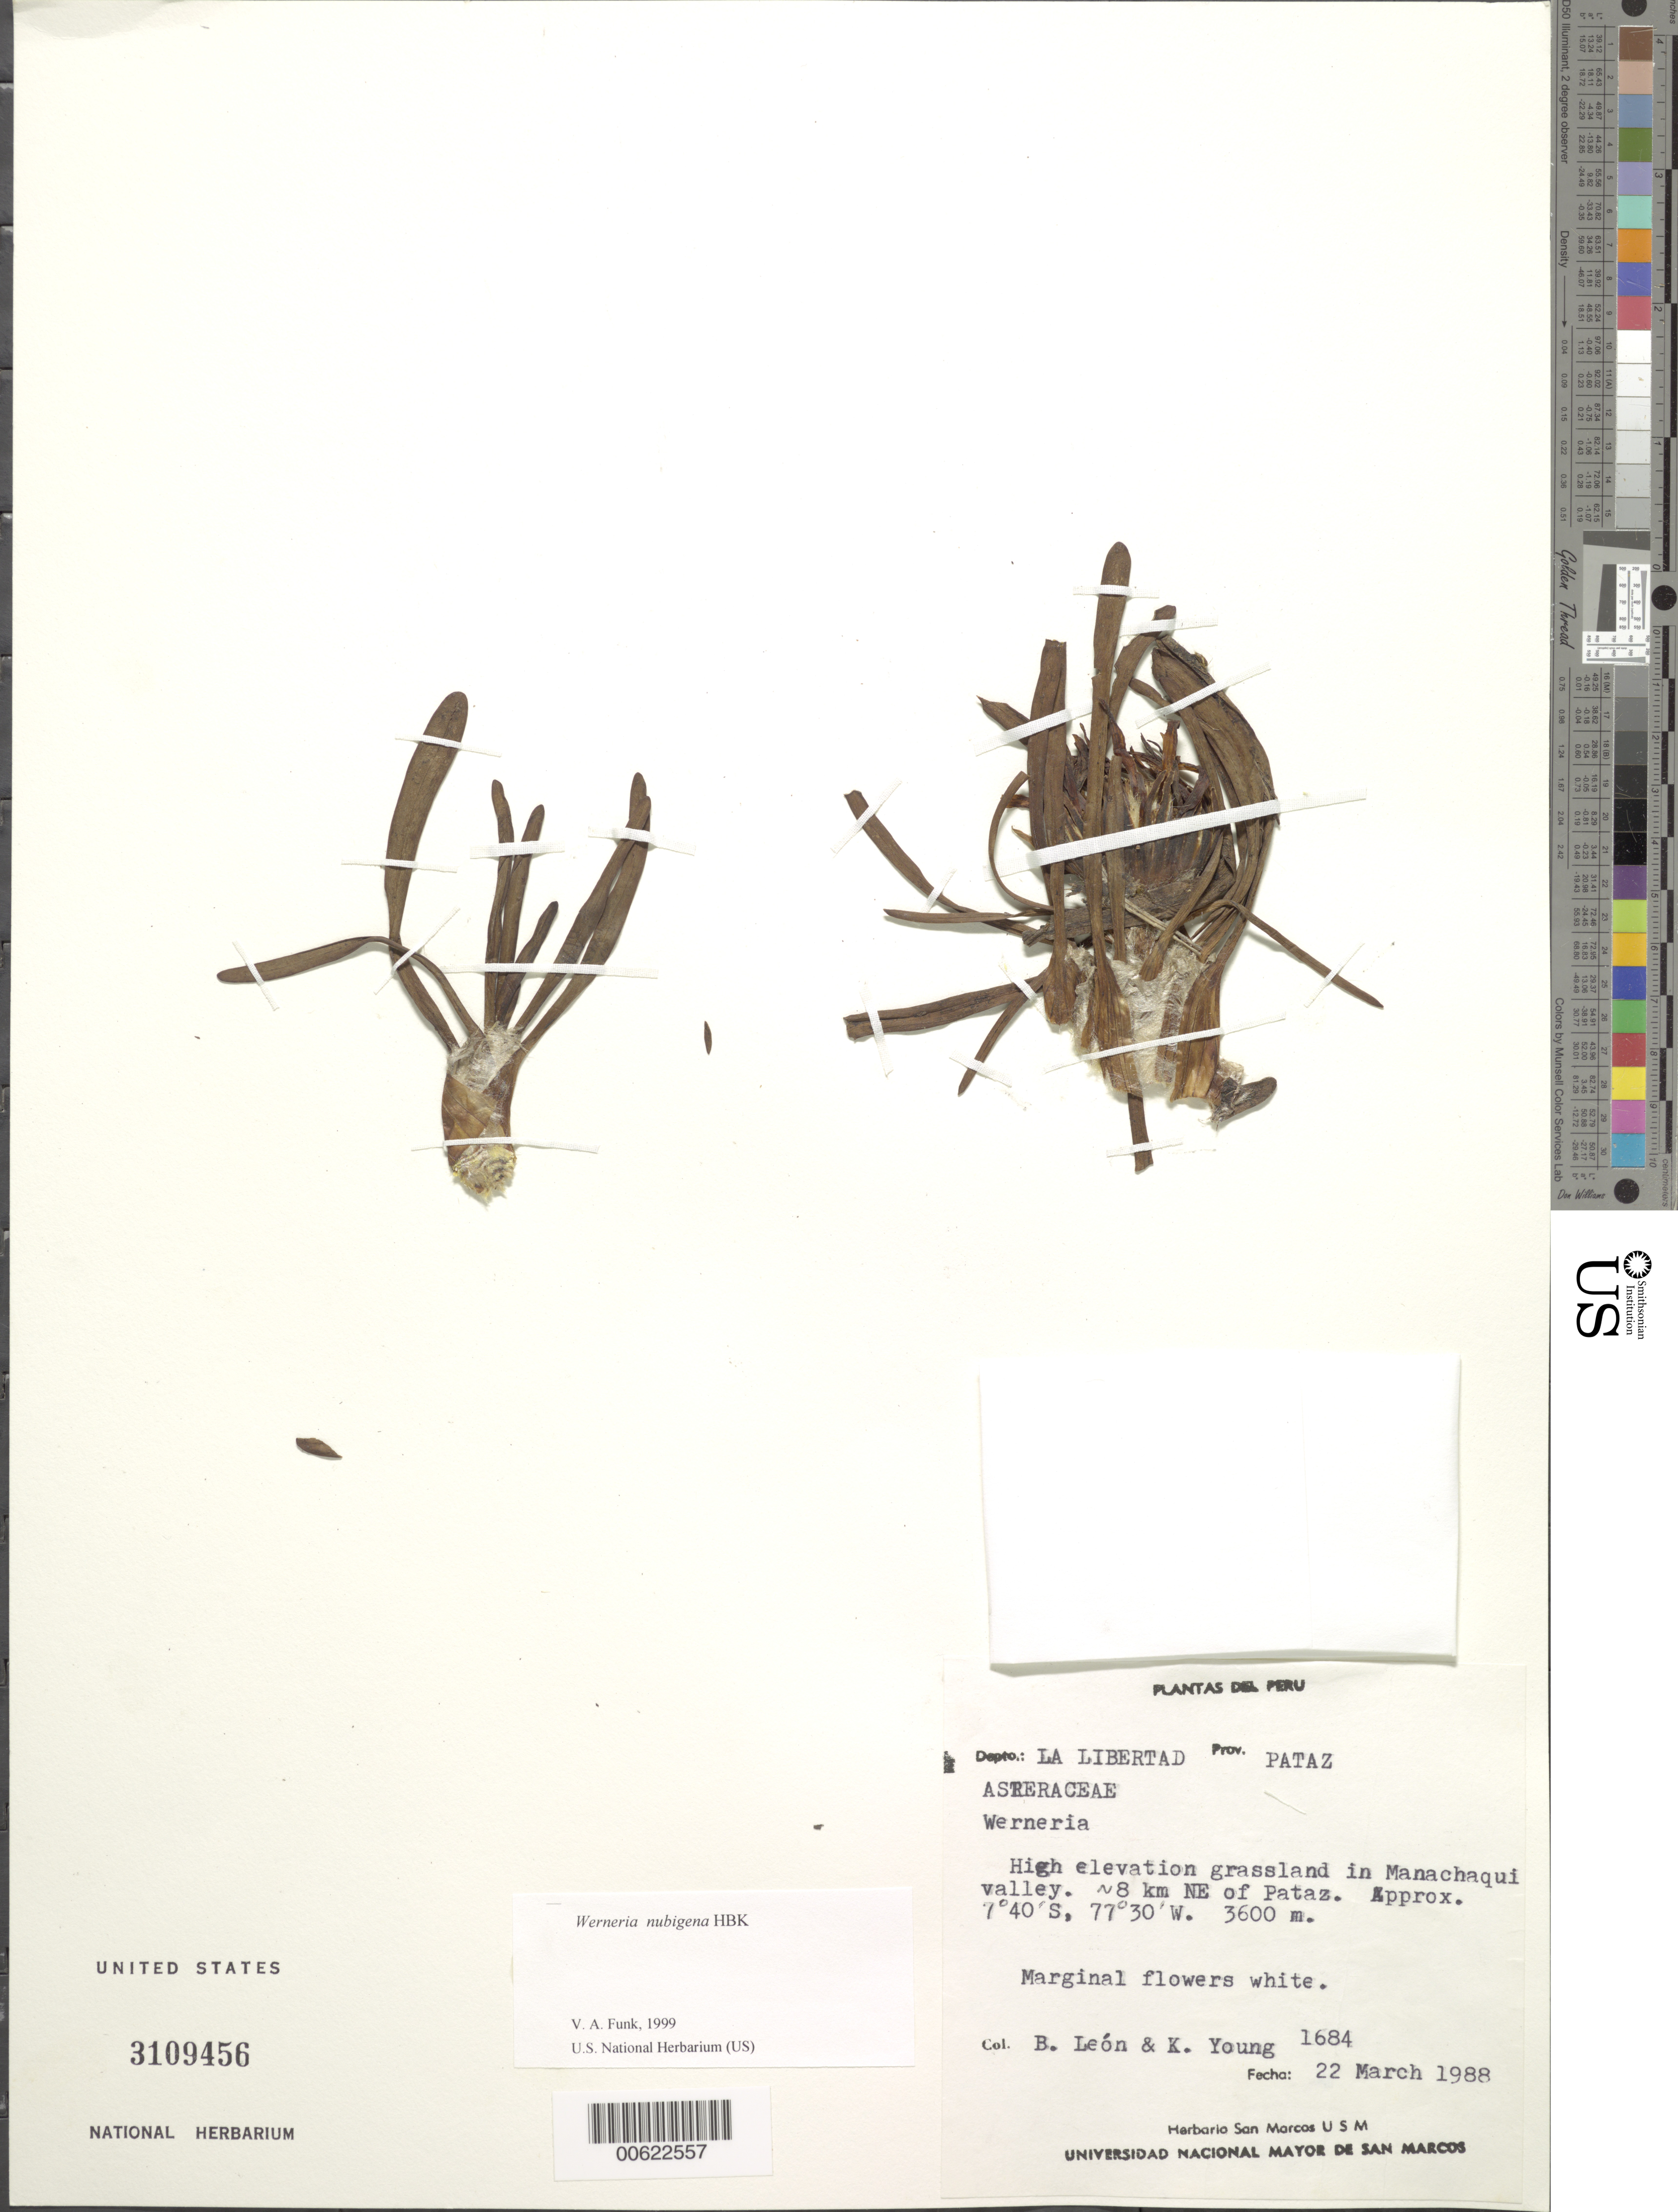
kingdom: Plantae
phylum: Tracheophyta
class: Magnoliopsida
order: Asterales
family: Asteraceae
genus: Werneria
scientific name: Werneria nubigena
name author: Kunth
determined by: Funk, Vicki A., (BOT), Smithsonian Institution - National Museum of Natural History (UNITED STATES)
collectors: B. León & K. Young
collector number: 1684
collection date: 1988-03-22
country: Peru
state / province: La Libertad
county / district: Trujillo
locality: Pataz, Manachaqui valley, ca. 8 km NE Pataz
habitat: High elevation grassland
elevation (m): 3600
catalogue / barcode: US 3109456